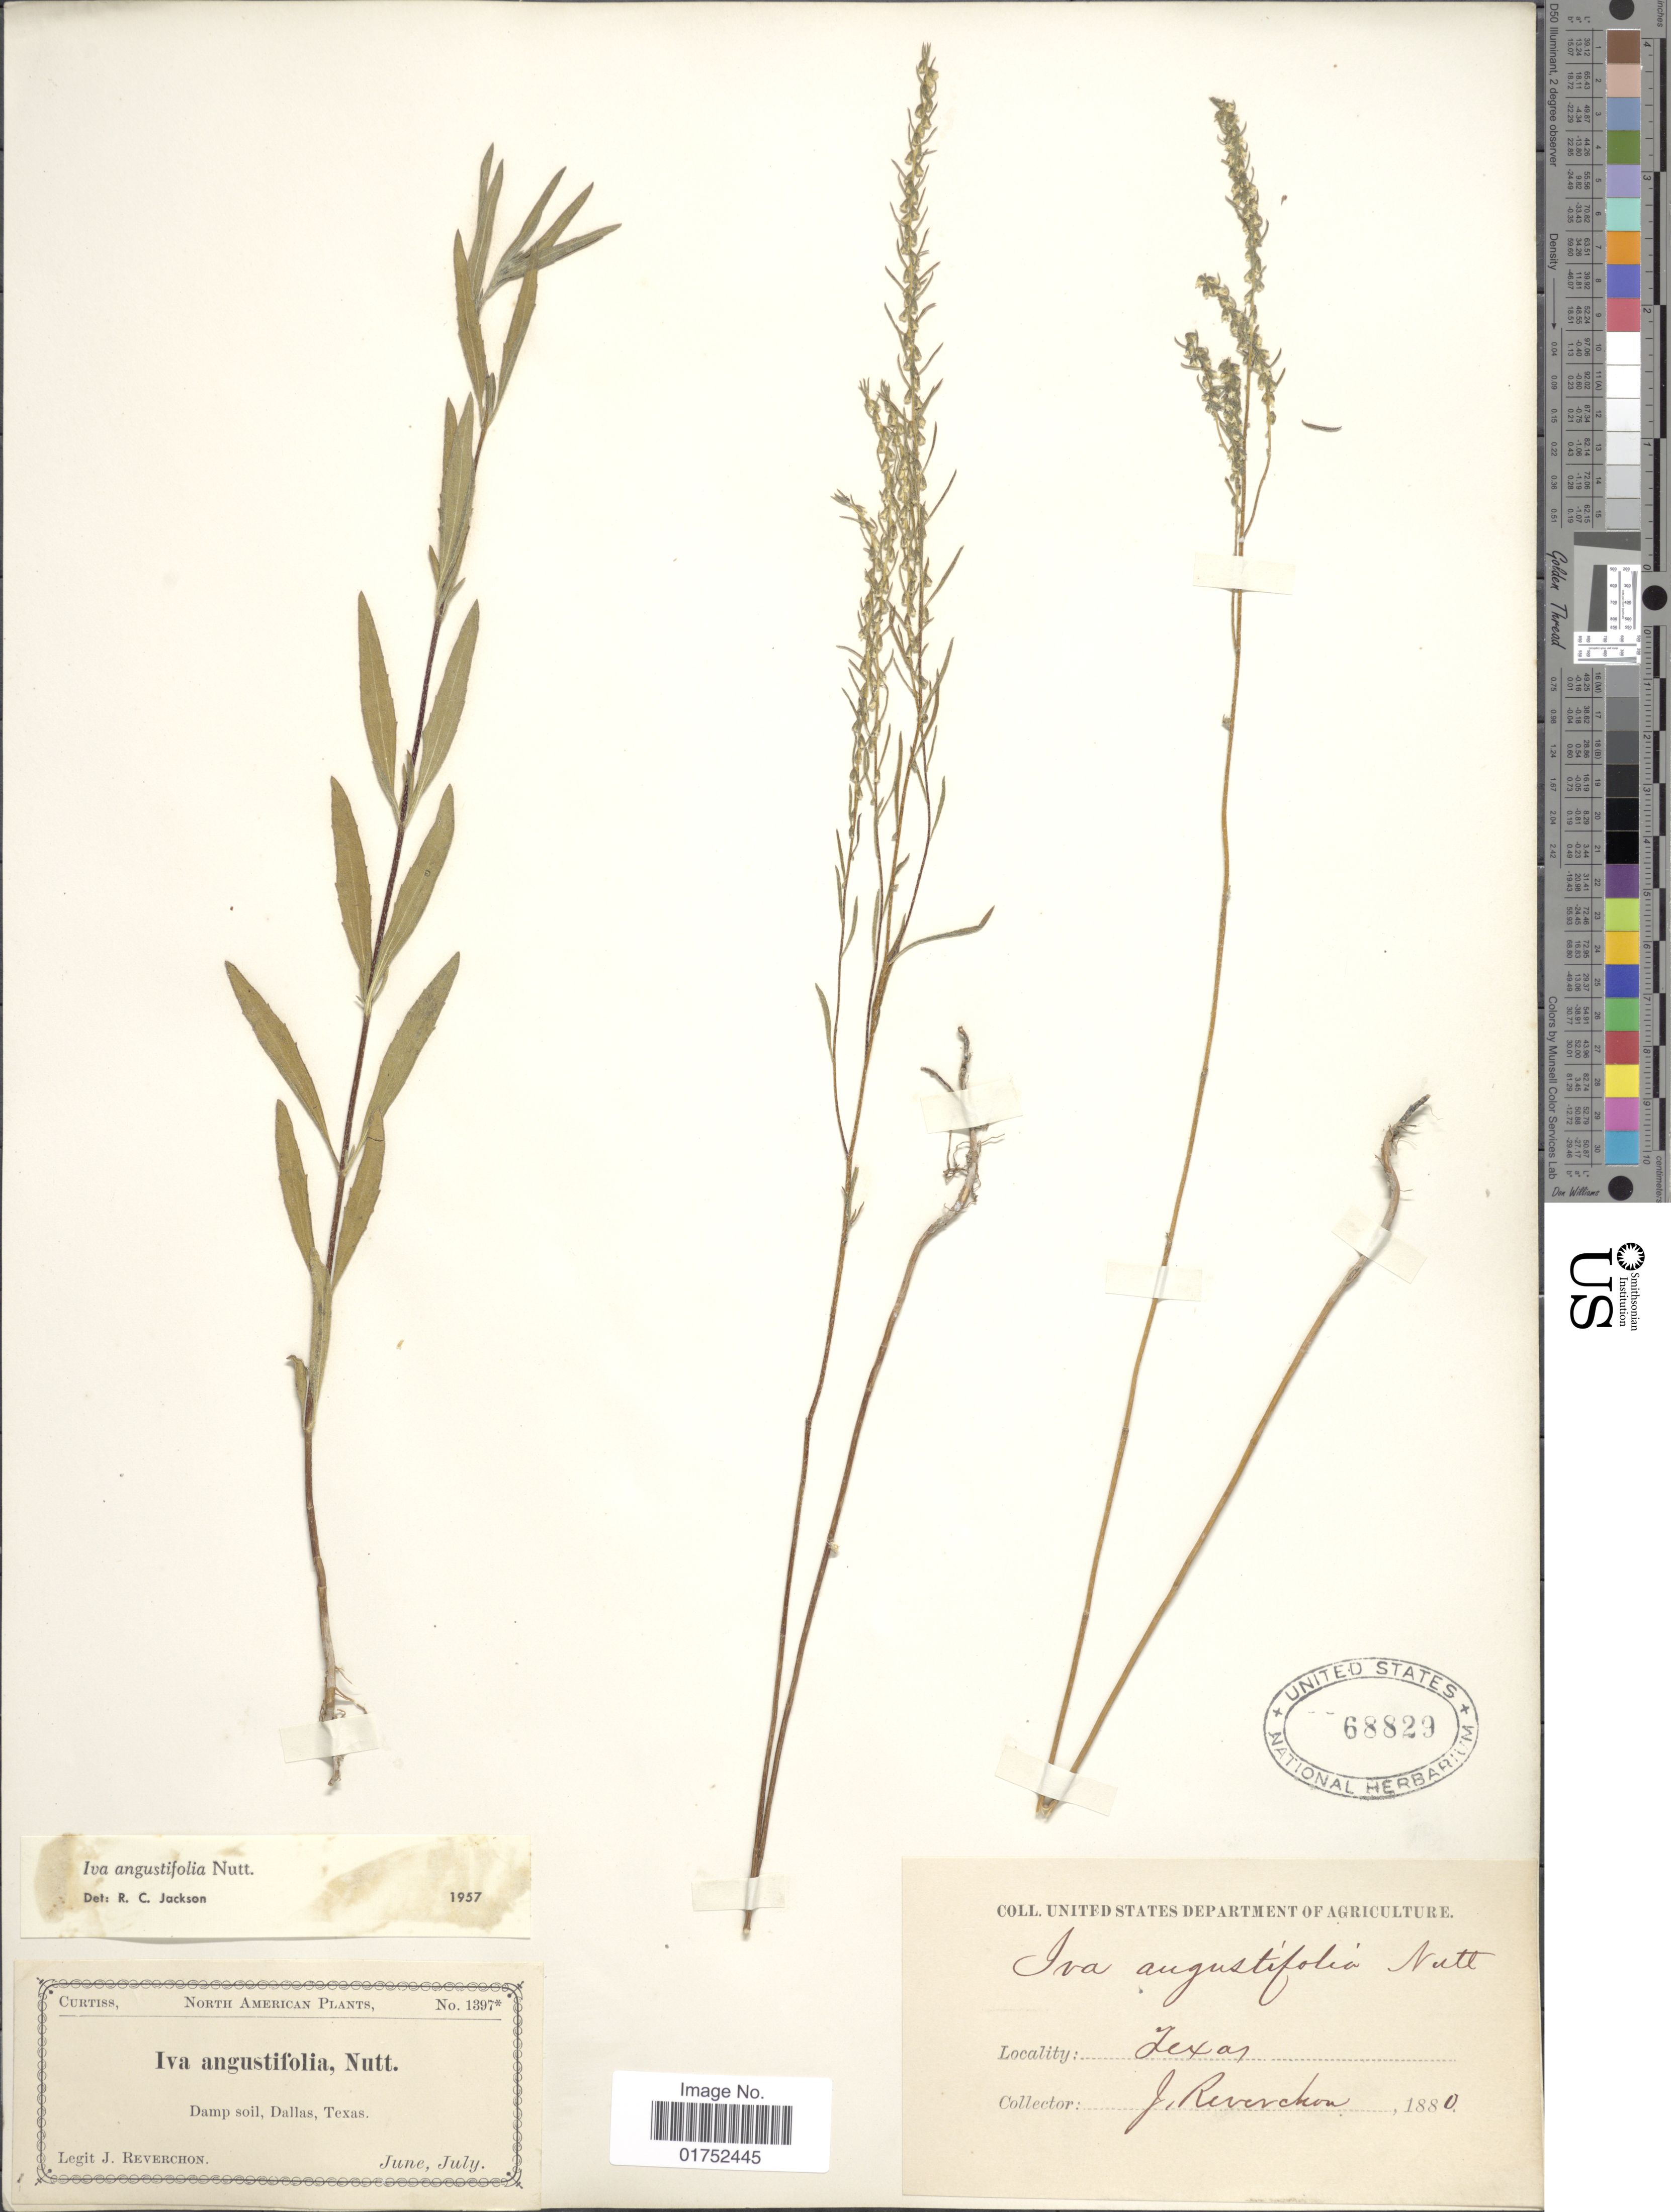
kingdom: Plantae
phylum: Tracheophyta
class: Magnoliopsida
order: Asterales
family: Asteraceae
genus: Iva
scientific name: Iva angustifolia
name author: Nutt.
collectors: J. Reverchon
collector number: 1397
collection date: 1880-06/1880-07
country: United States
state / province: Texas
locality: Dallas, North America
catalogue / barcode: US 68829